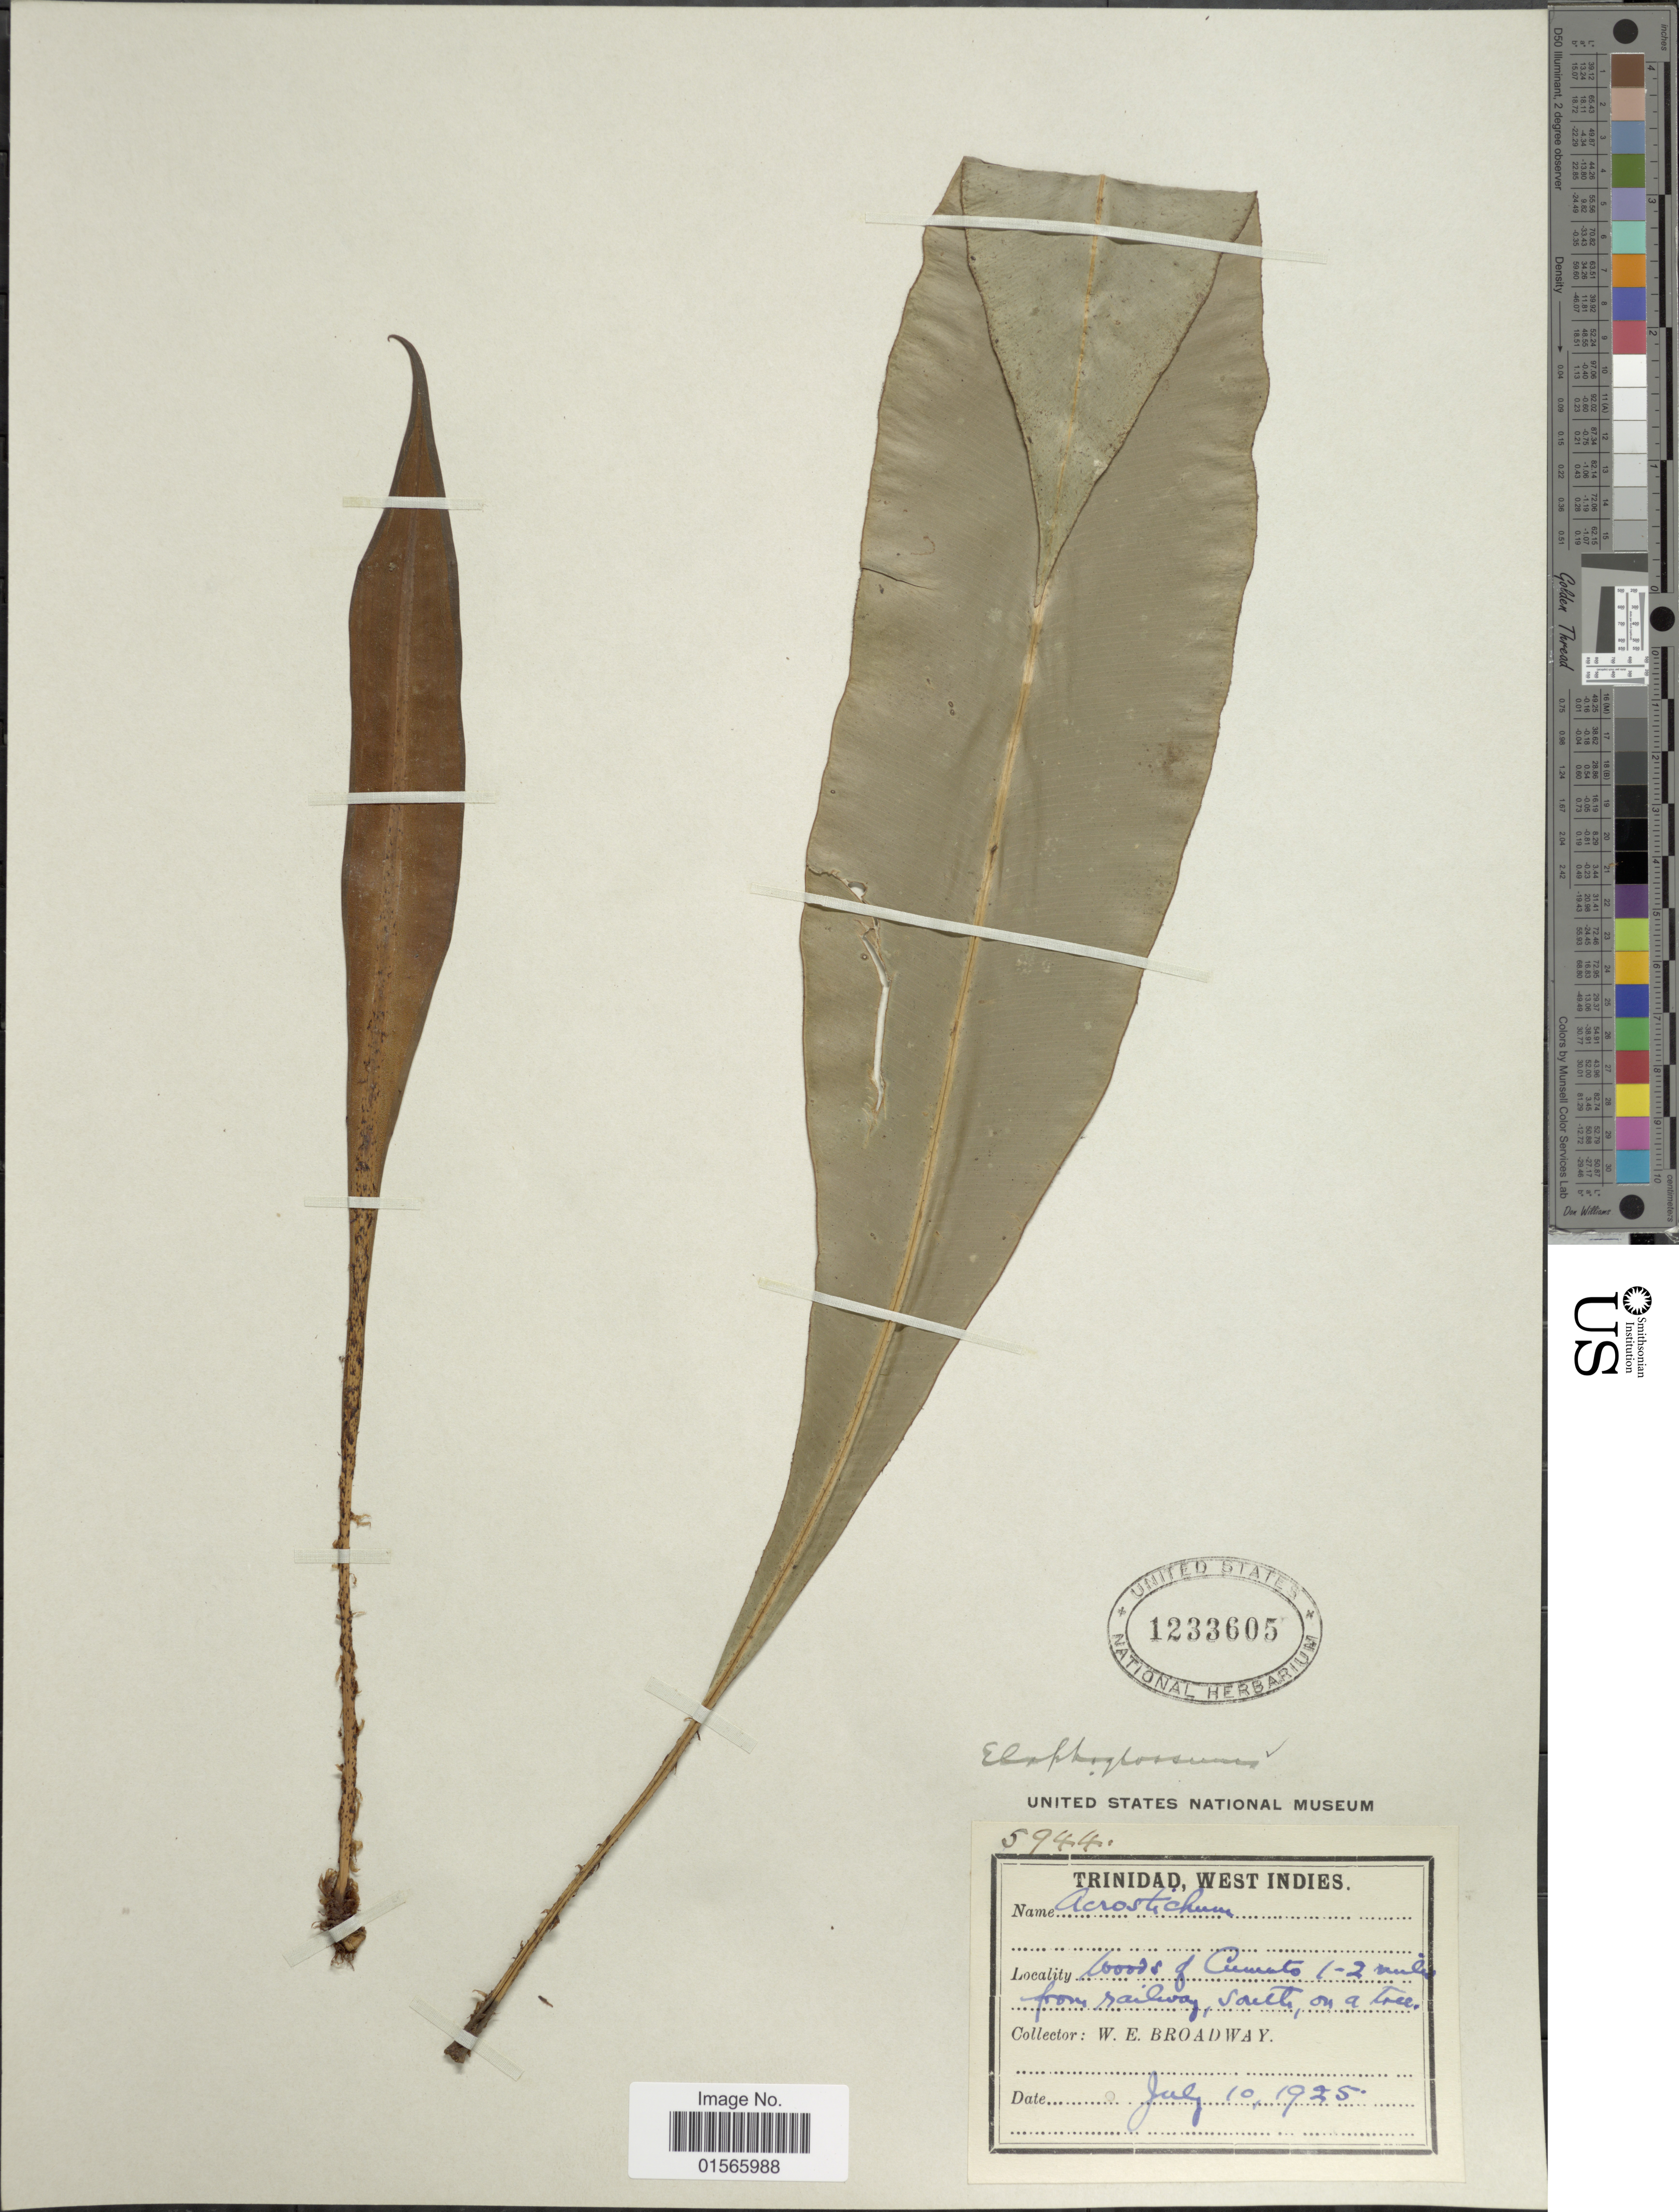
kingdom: Plantae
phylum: Tracheophyta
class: Polypodiopsida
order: Polypodiales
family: Dryopteridaceae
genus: Elaphoglossum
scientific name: Elaphoglossum luridum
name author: (Fée) Christ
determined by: Matos, F. B.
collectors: W. E. Broadway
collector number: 5944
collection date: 1925-07-10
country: Trinidad and Tobago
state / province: Trinidad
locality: Woods of Cumuto1-2 miles from railway.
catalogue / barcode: US 1233605